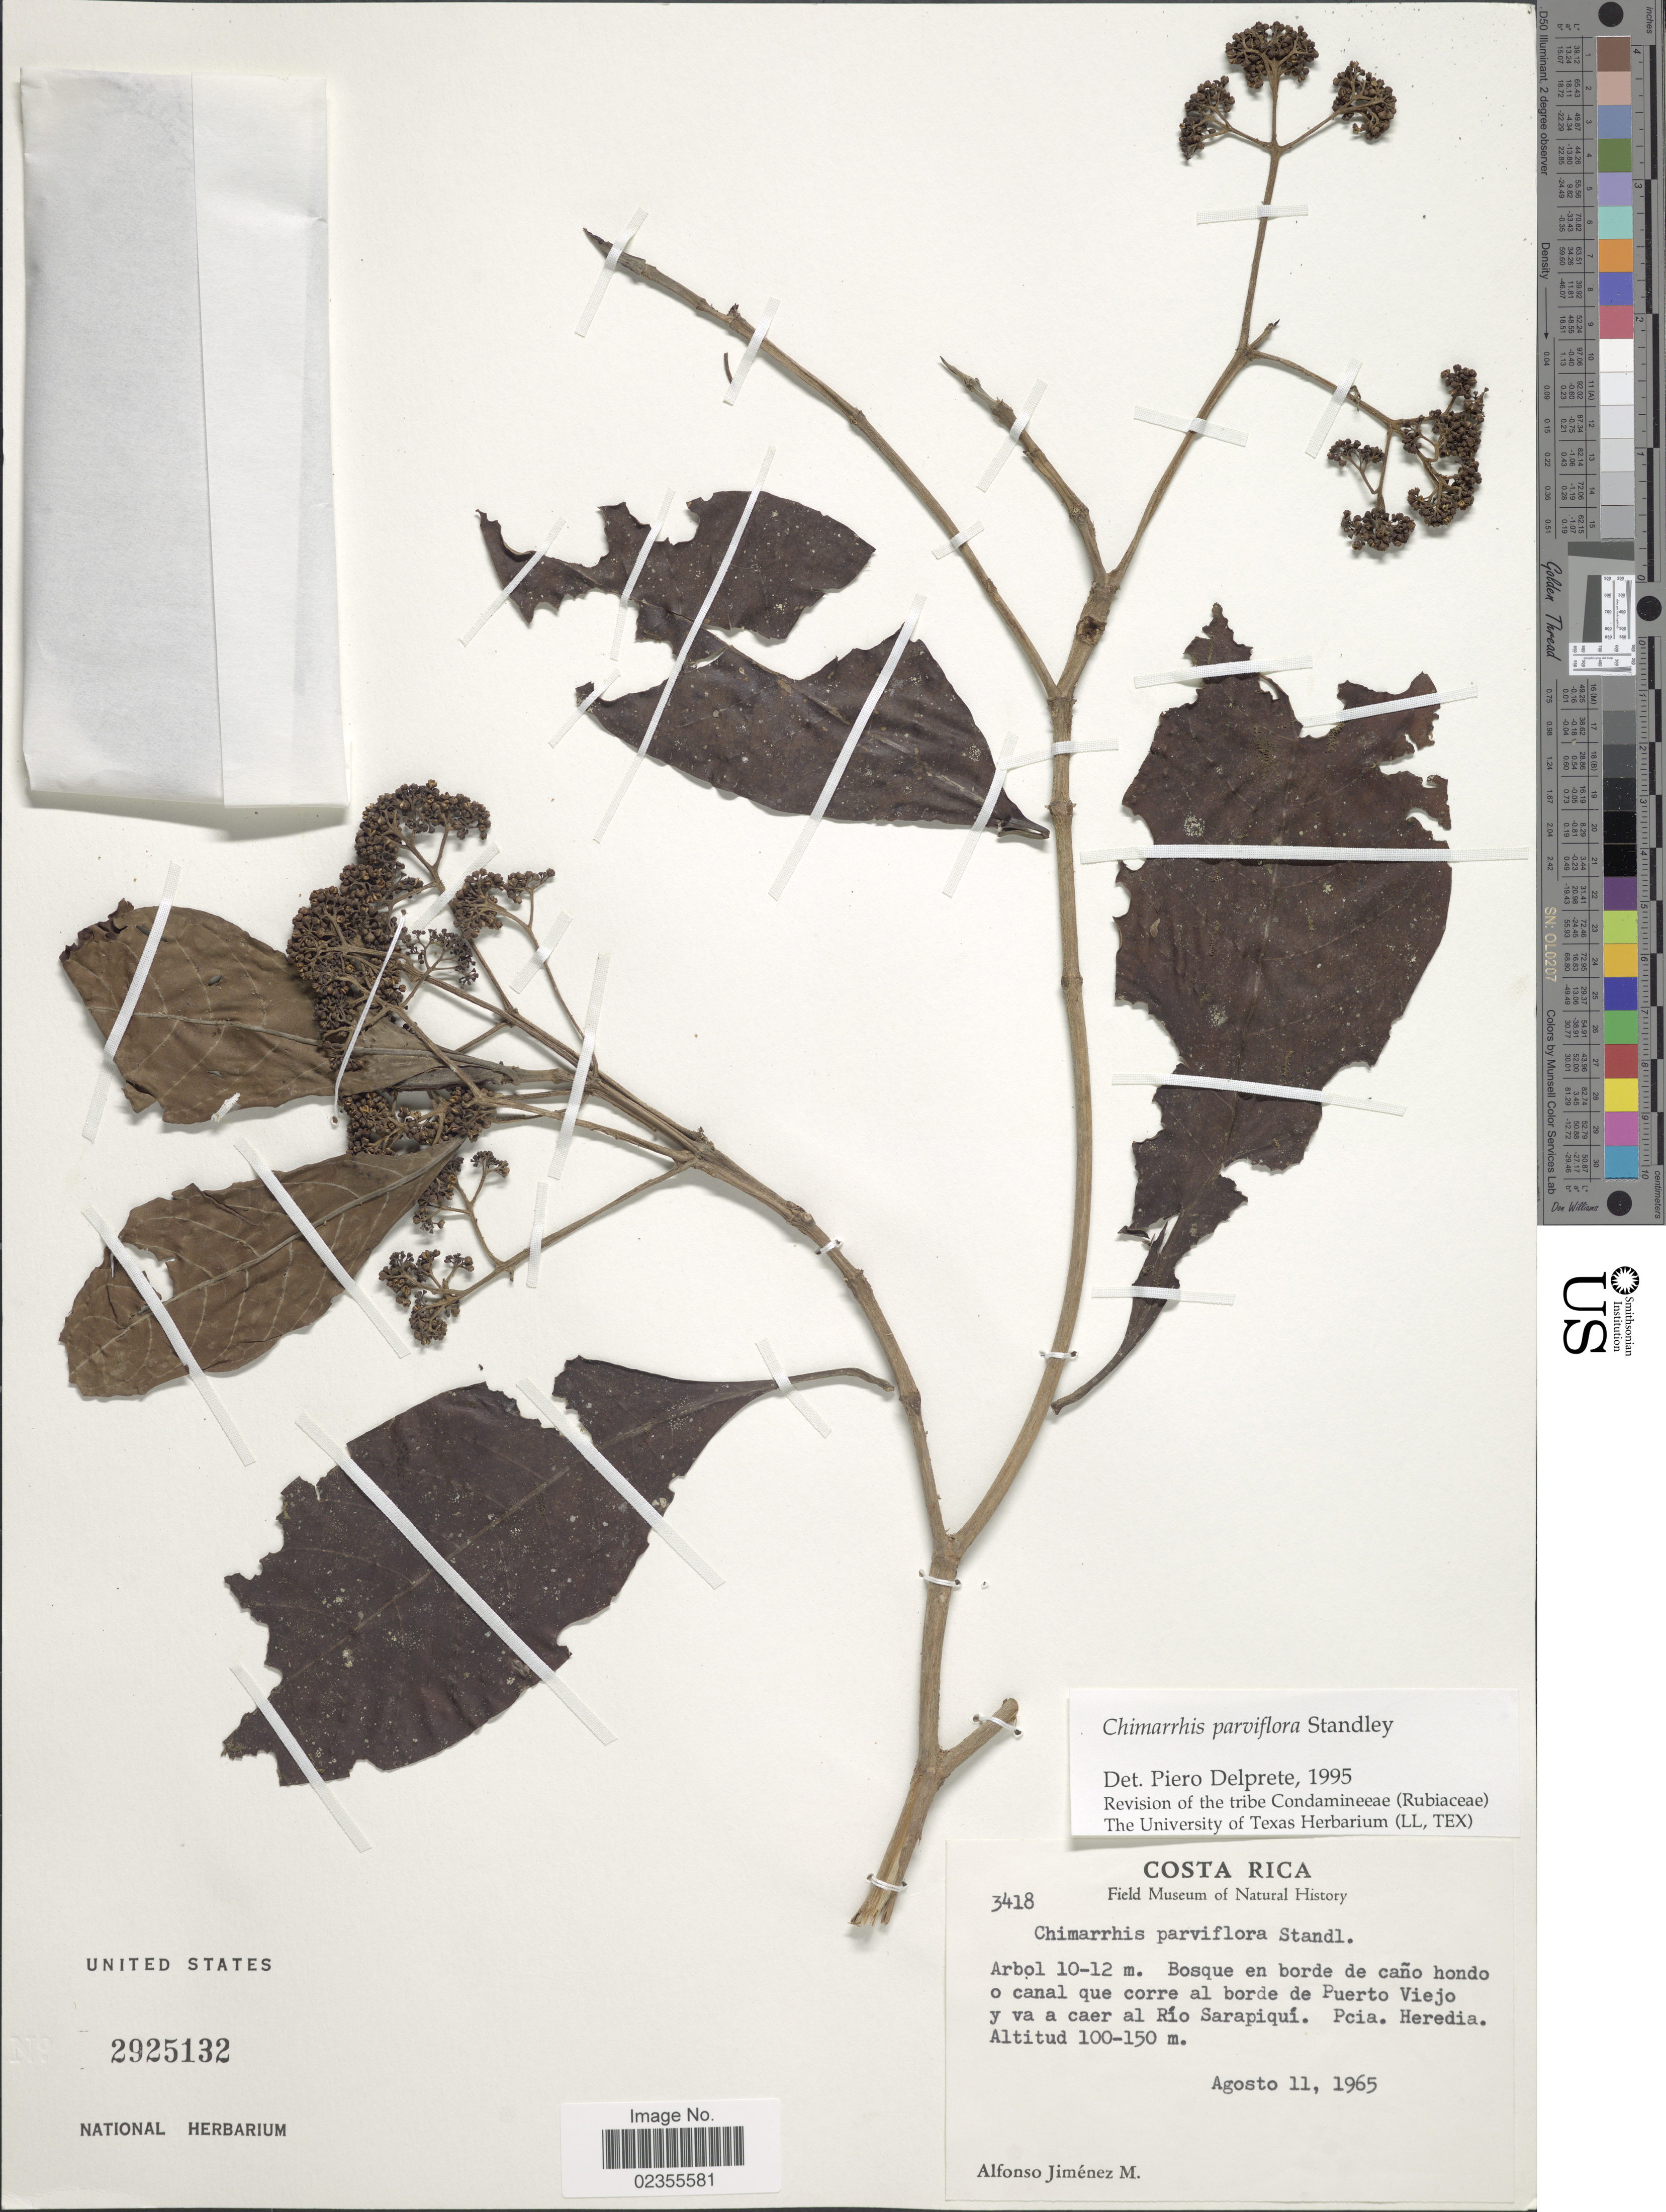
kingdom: Plantae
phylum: Tracheophyta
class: Magnoliopsida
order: Gentianales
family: Rubiaceae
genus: Chimarrhis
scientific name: Chimarrhis parviflora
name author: Standl.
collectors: A. Jimenez M.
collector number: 3418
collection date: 1965-08-11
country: Costa Rica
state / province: Heredia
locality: Bosque en bgorde de cano hondo o canal que corre al borde de Puerto Viejo y va a caer al Rio Sarapiqui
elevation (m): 100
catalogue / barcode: US 2925132